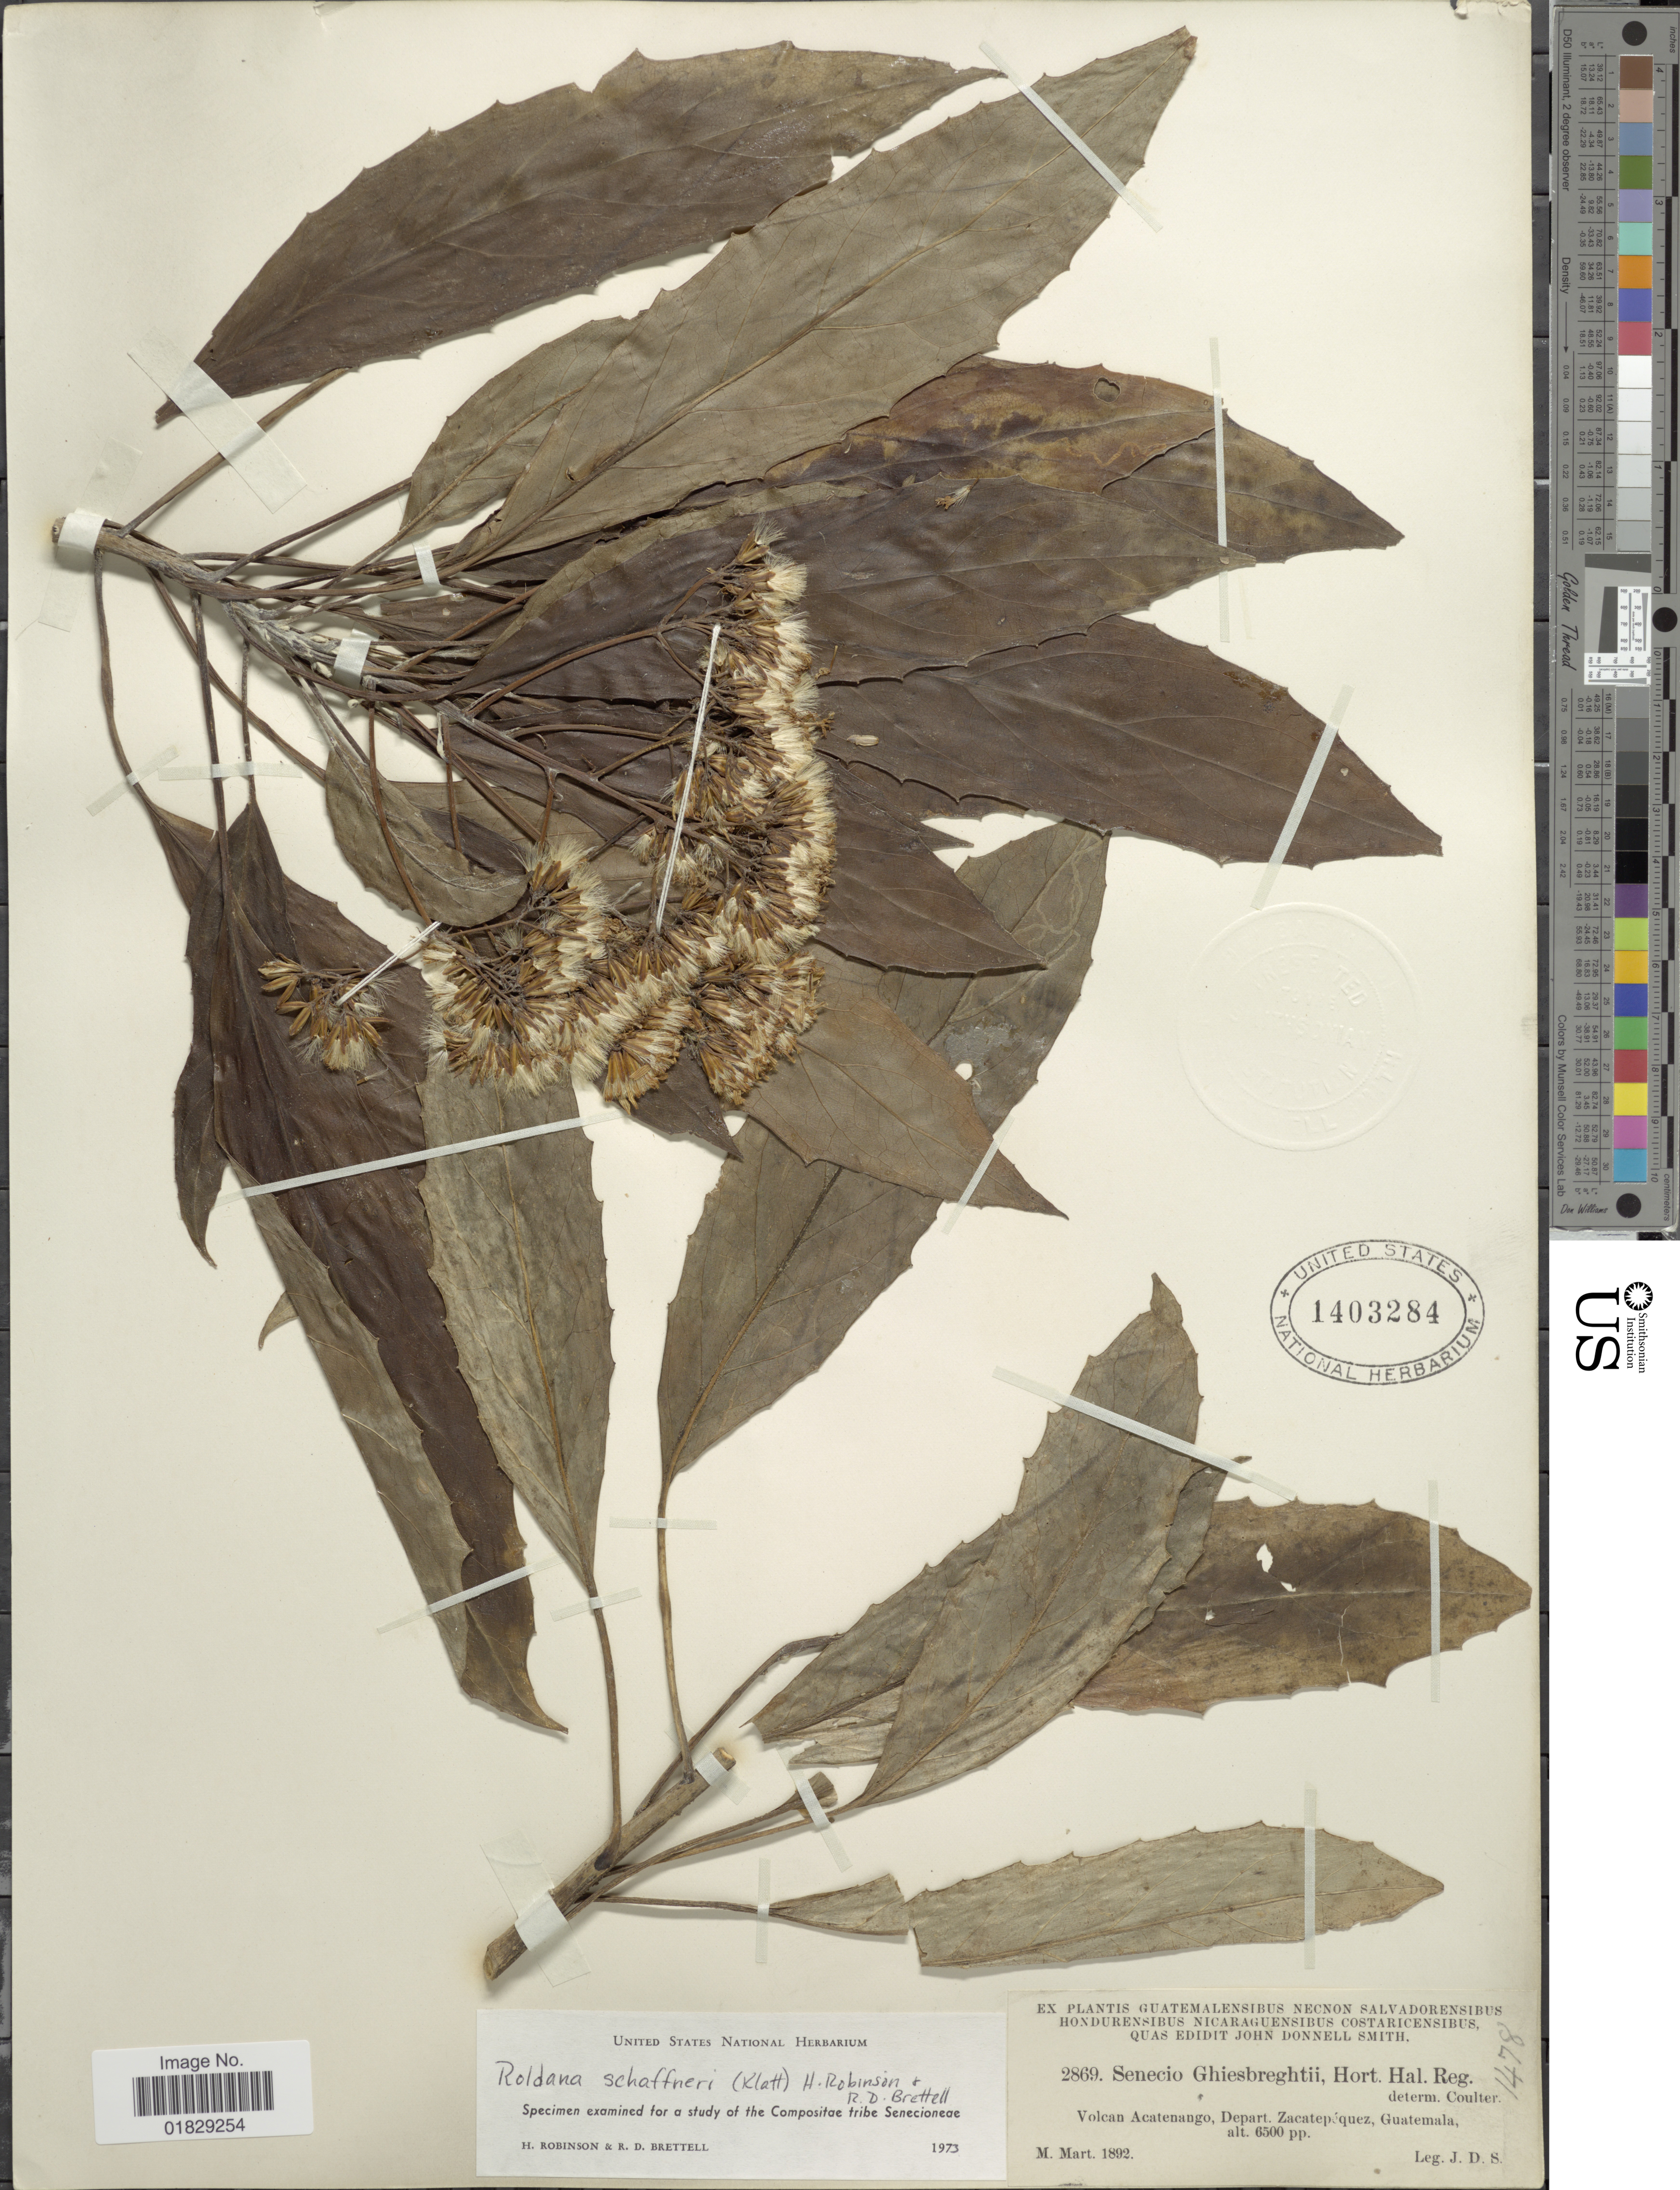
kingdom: Plantae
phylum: Tracheophyta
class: Magnoliopsida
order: Asterales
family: Asteraceae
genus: Roldana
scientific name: Roldana schaffneri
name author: (Sch. Bip. ex Klatt) H. Rob. & Brettell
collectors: J. Donnell Smith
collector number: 2869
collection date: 1892-03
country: Guatemala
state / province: Sacatepéquez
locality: Volcan Acatenango, Depart. Zacatepéquez, Guatemala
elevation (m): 1981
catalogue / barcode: US 1403284